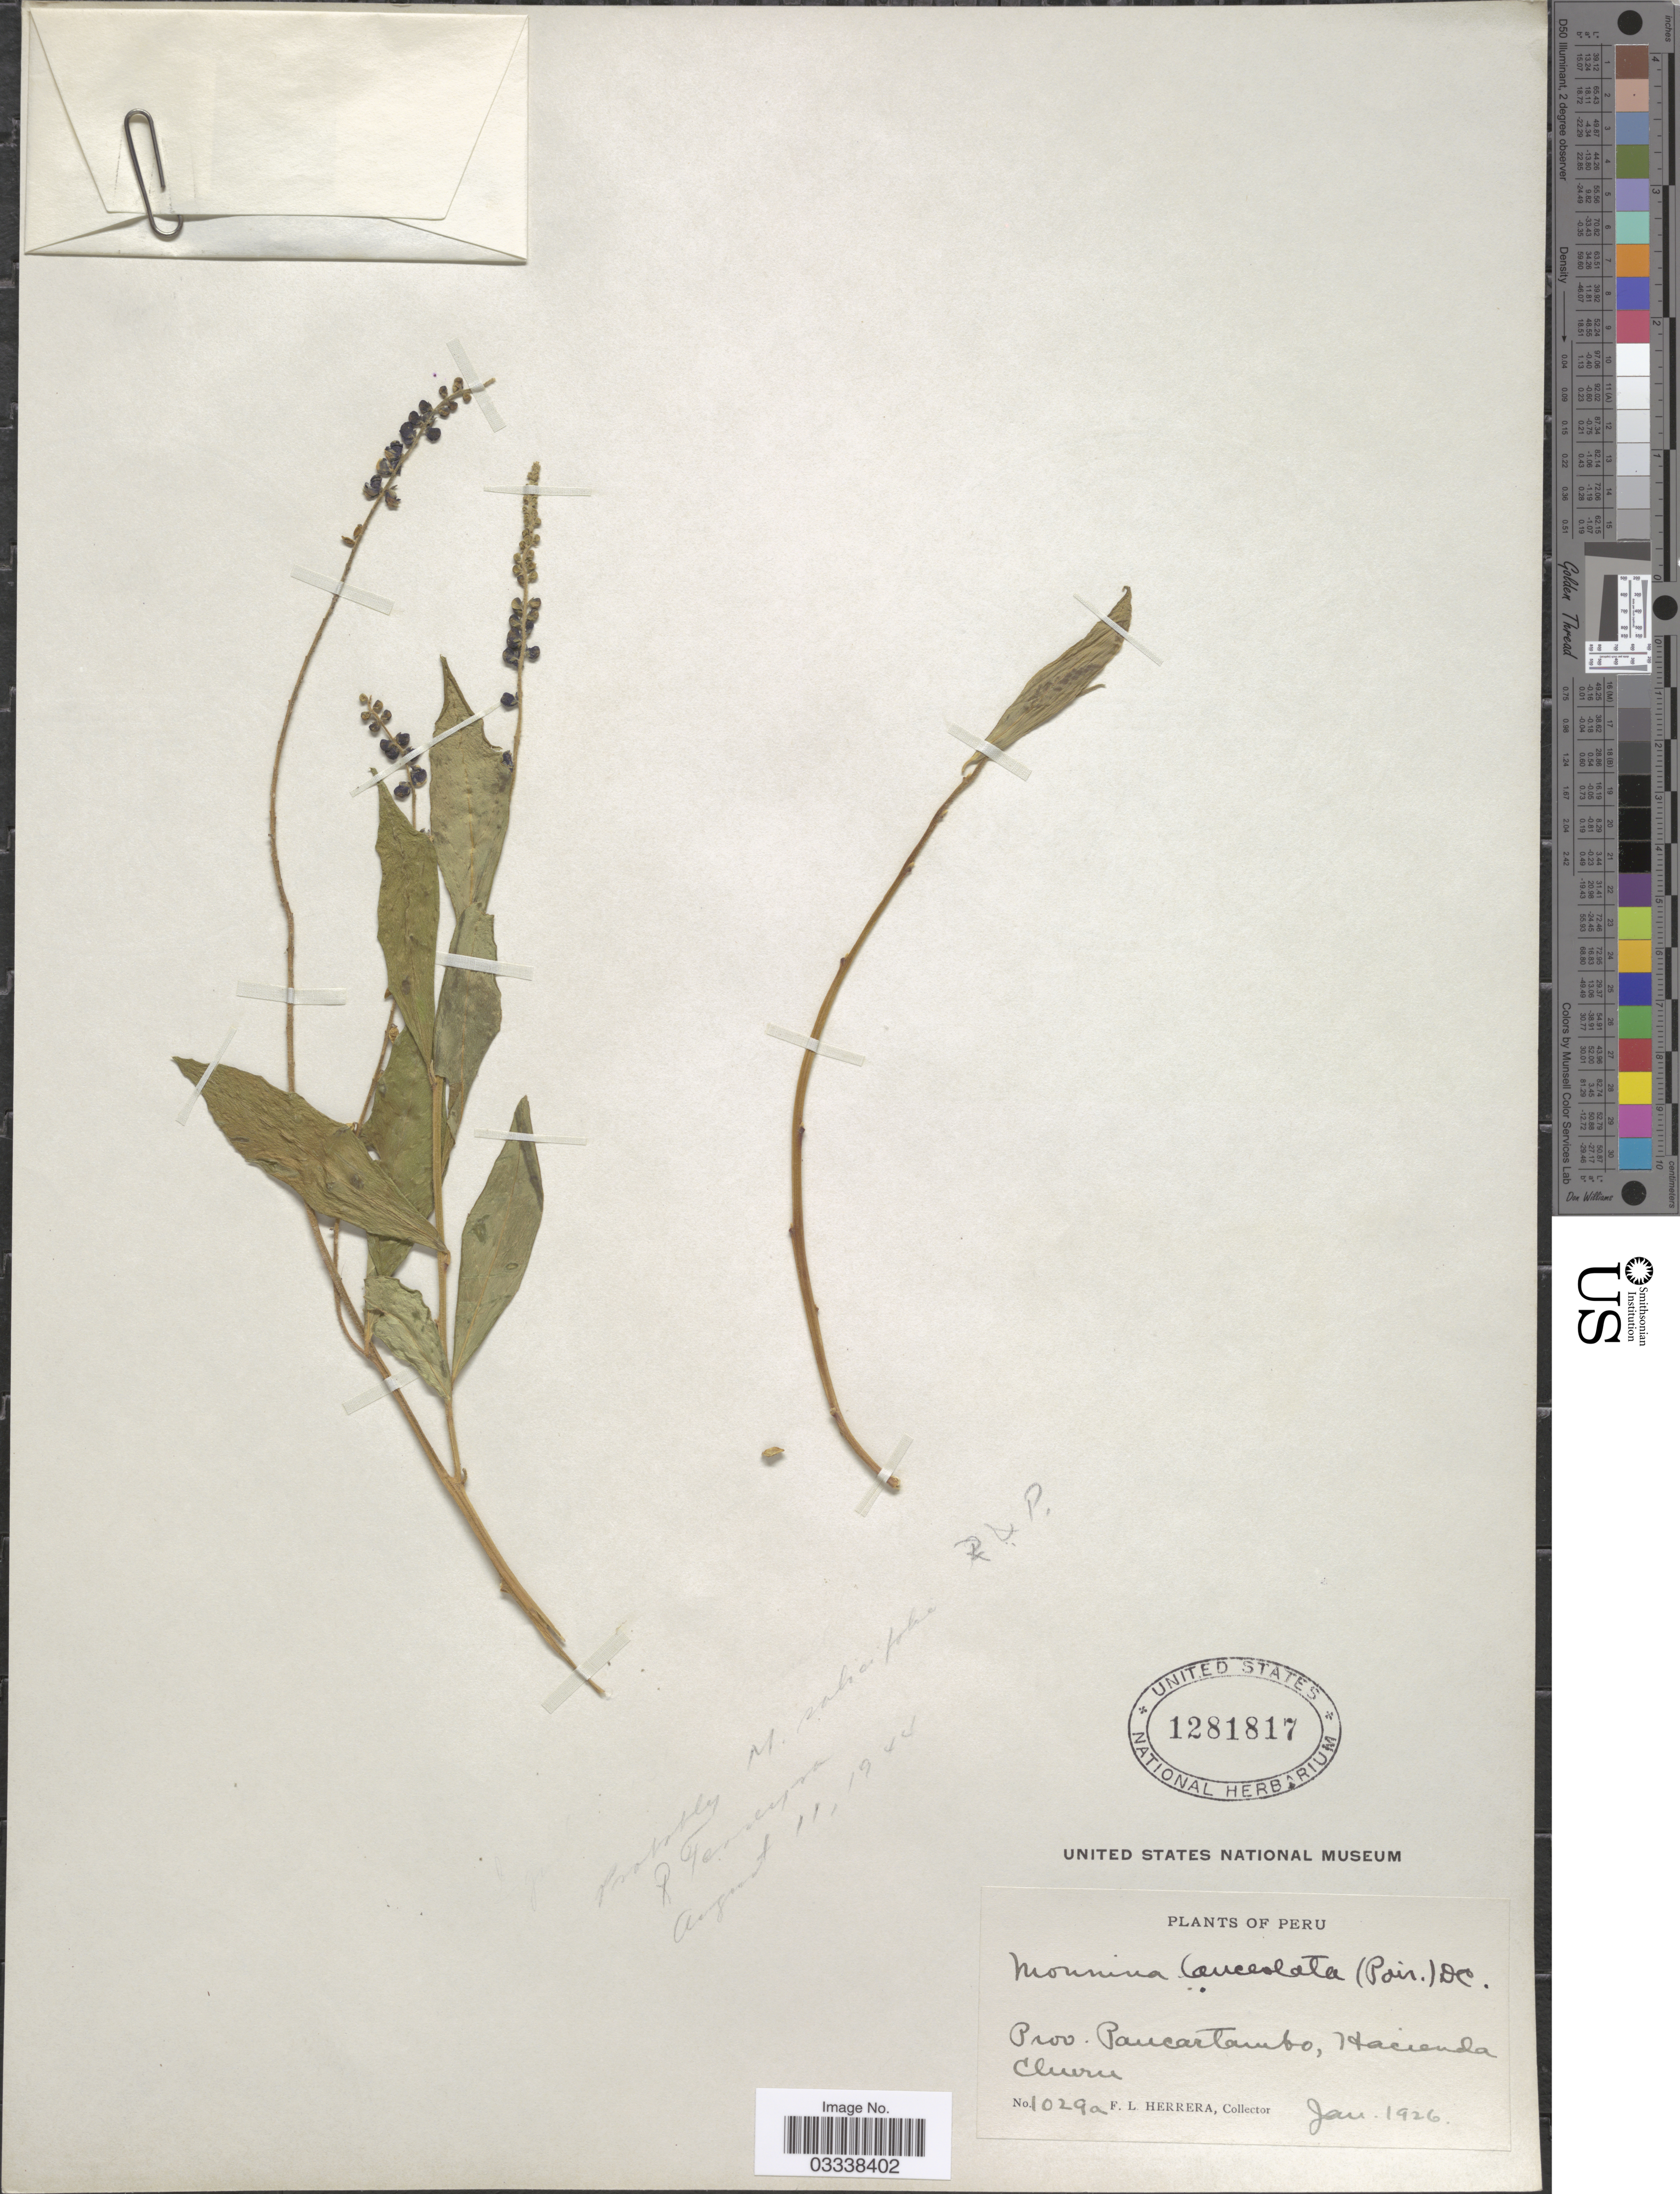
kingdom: Plantae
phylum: Tracheophyta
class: Magnoliopsida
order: Fabales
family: Polygalaceae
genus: Monnina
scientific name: Monnina salicifolia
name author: Ruiz & Pav.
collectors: F. L. Herrera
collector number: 1029a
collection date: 1926-01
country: Peru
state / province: Cusco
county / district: Paucartambo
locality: Paucartambo, Hacienda Churu.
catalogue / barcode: US 1281817